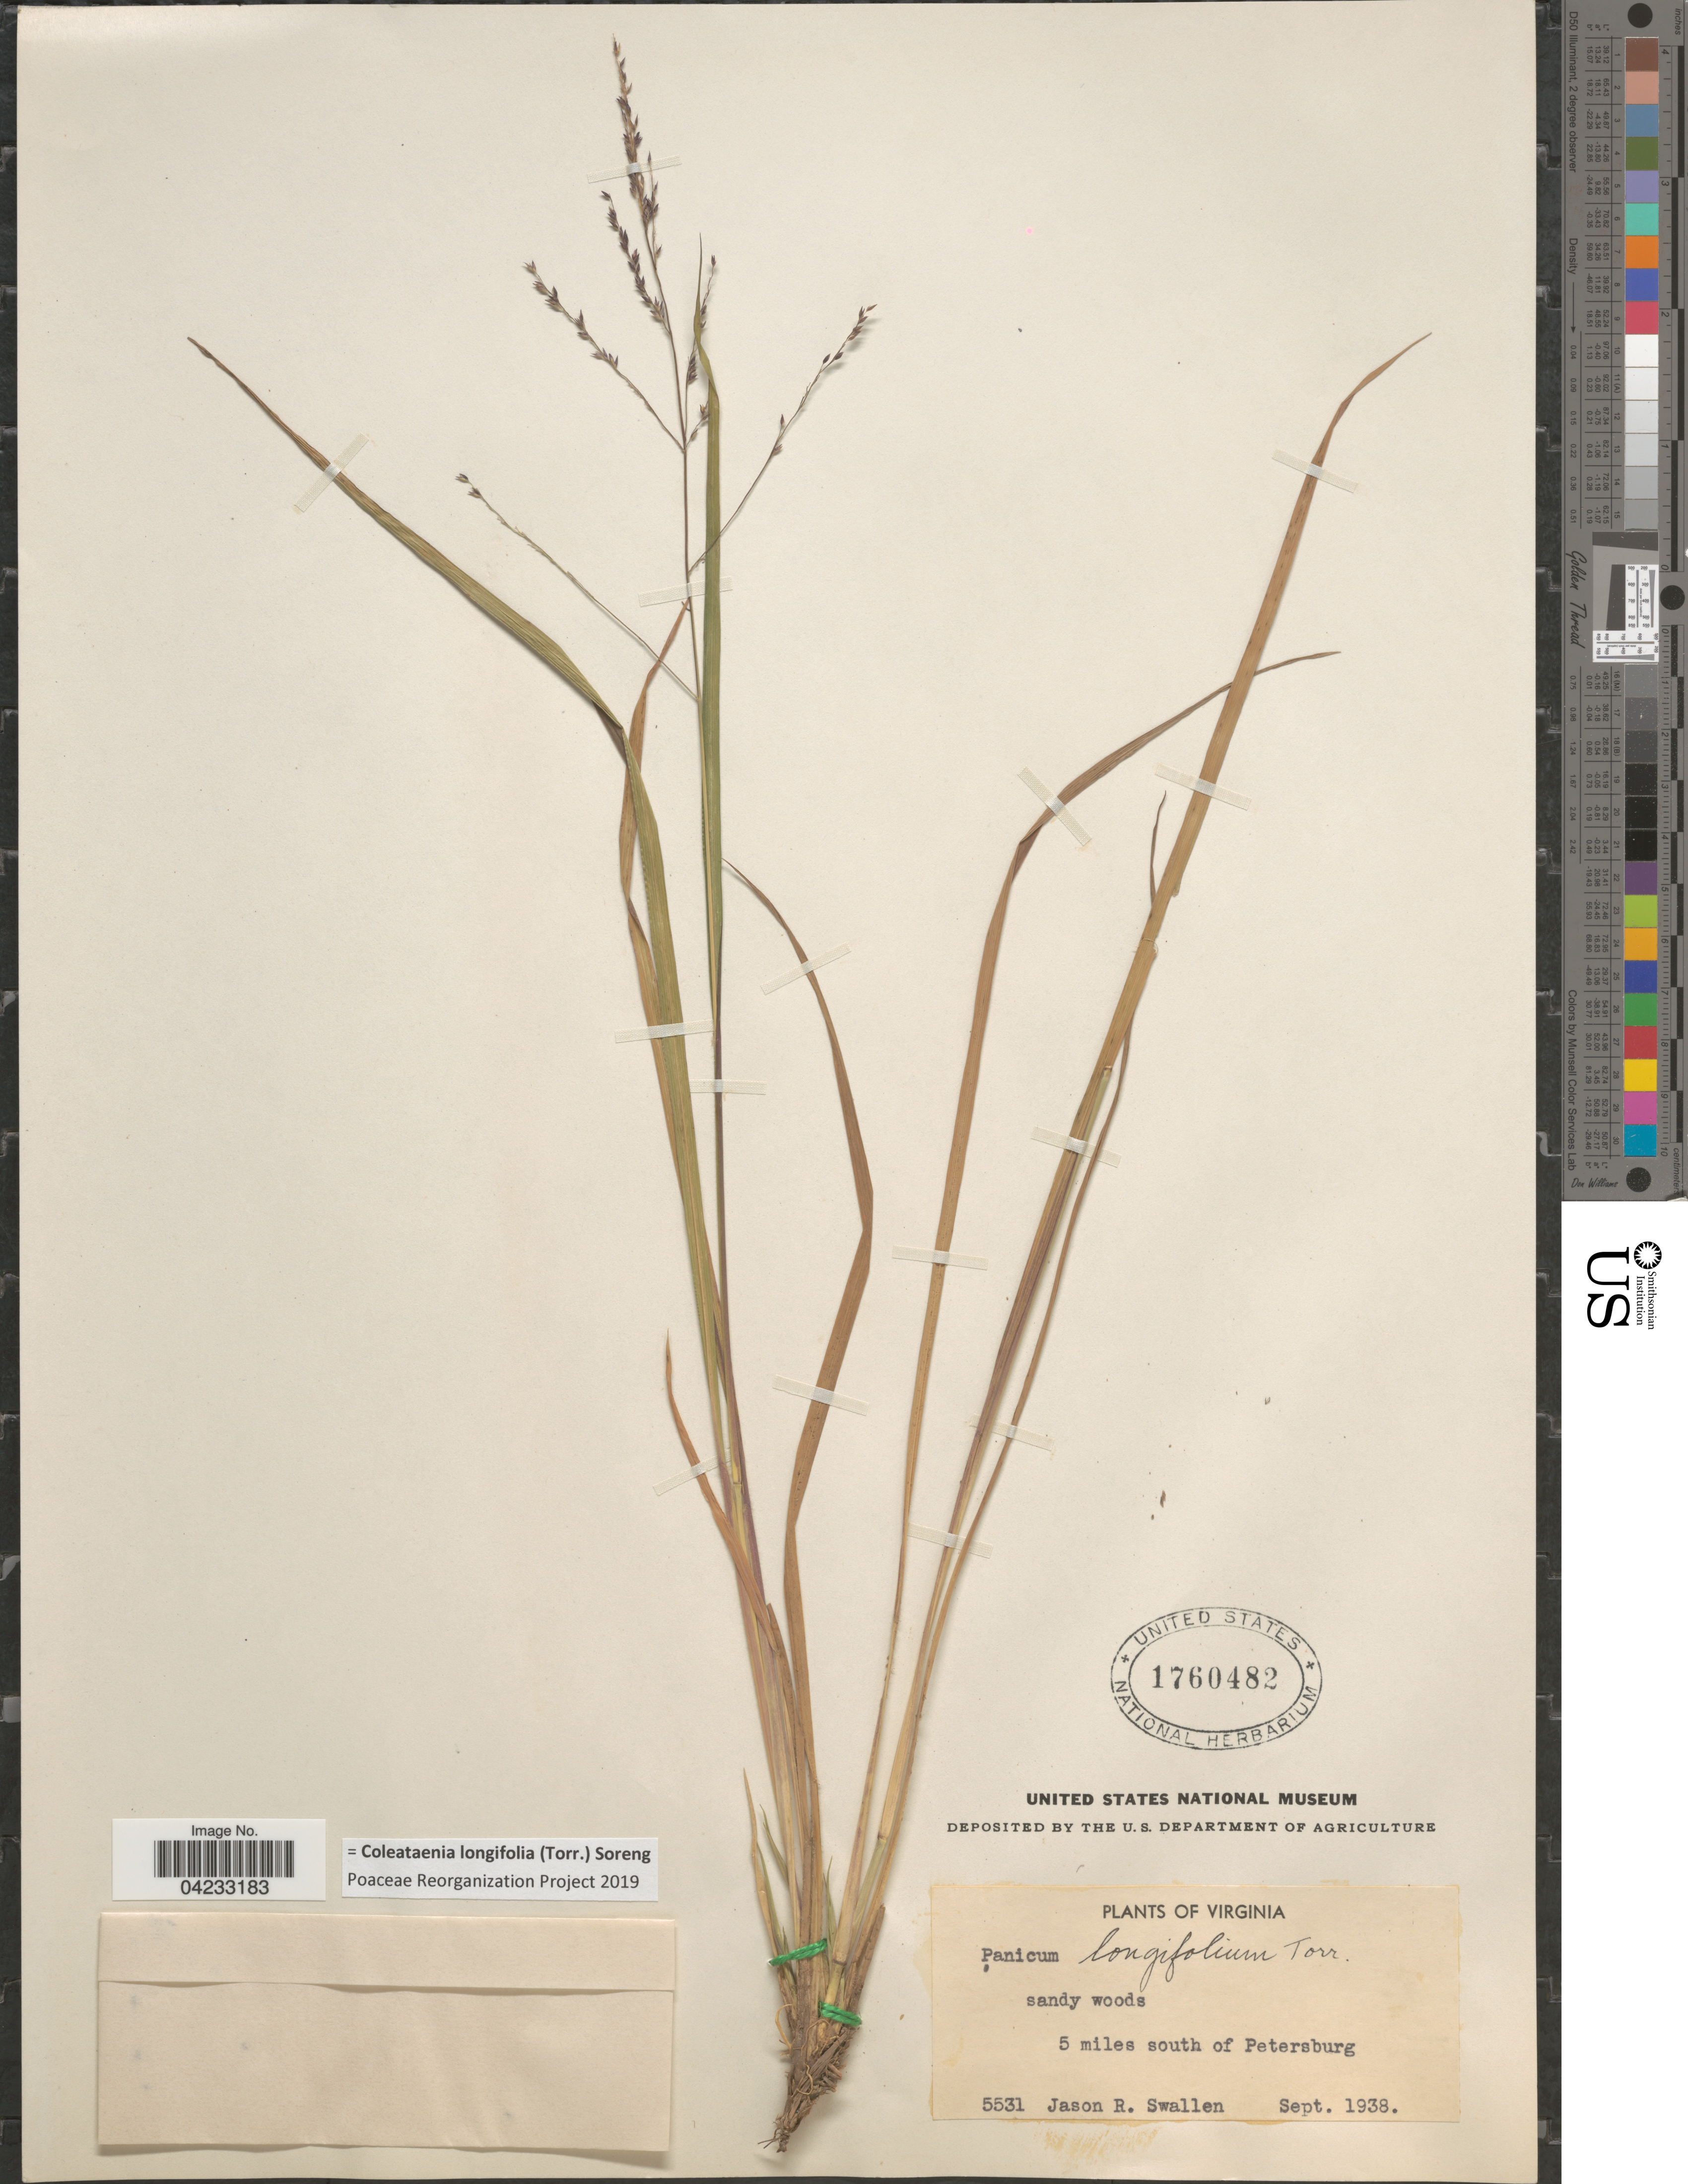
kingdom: Plantae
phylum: Tracheophyta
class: Liliopsida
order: Poales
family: Poaceae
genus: Coleataenia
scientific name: Coleataenia longifolia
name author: (Torr.) Soreng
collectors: J. R. Swallen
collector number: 5531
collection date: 1938-09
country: United States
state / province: Virginia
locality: Sandy woods. 5 miles south of Petersburg.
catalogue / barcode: US 1760482